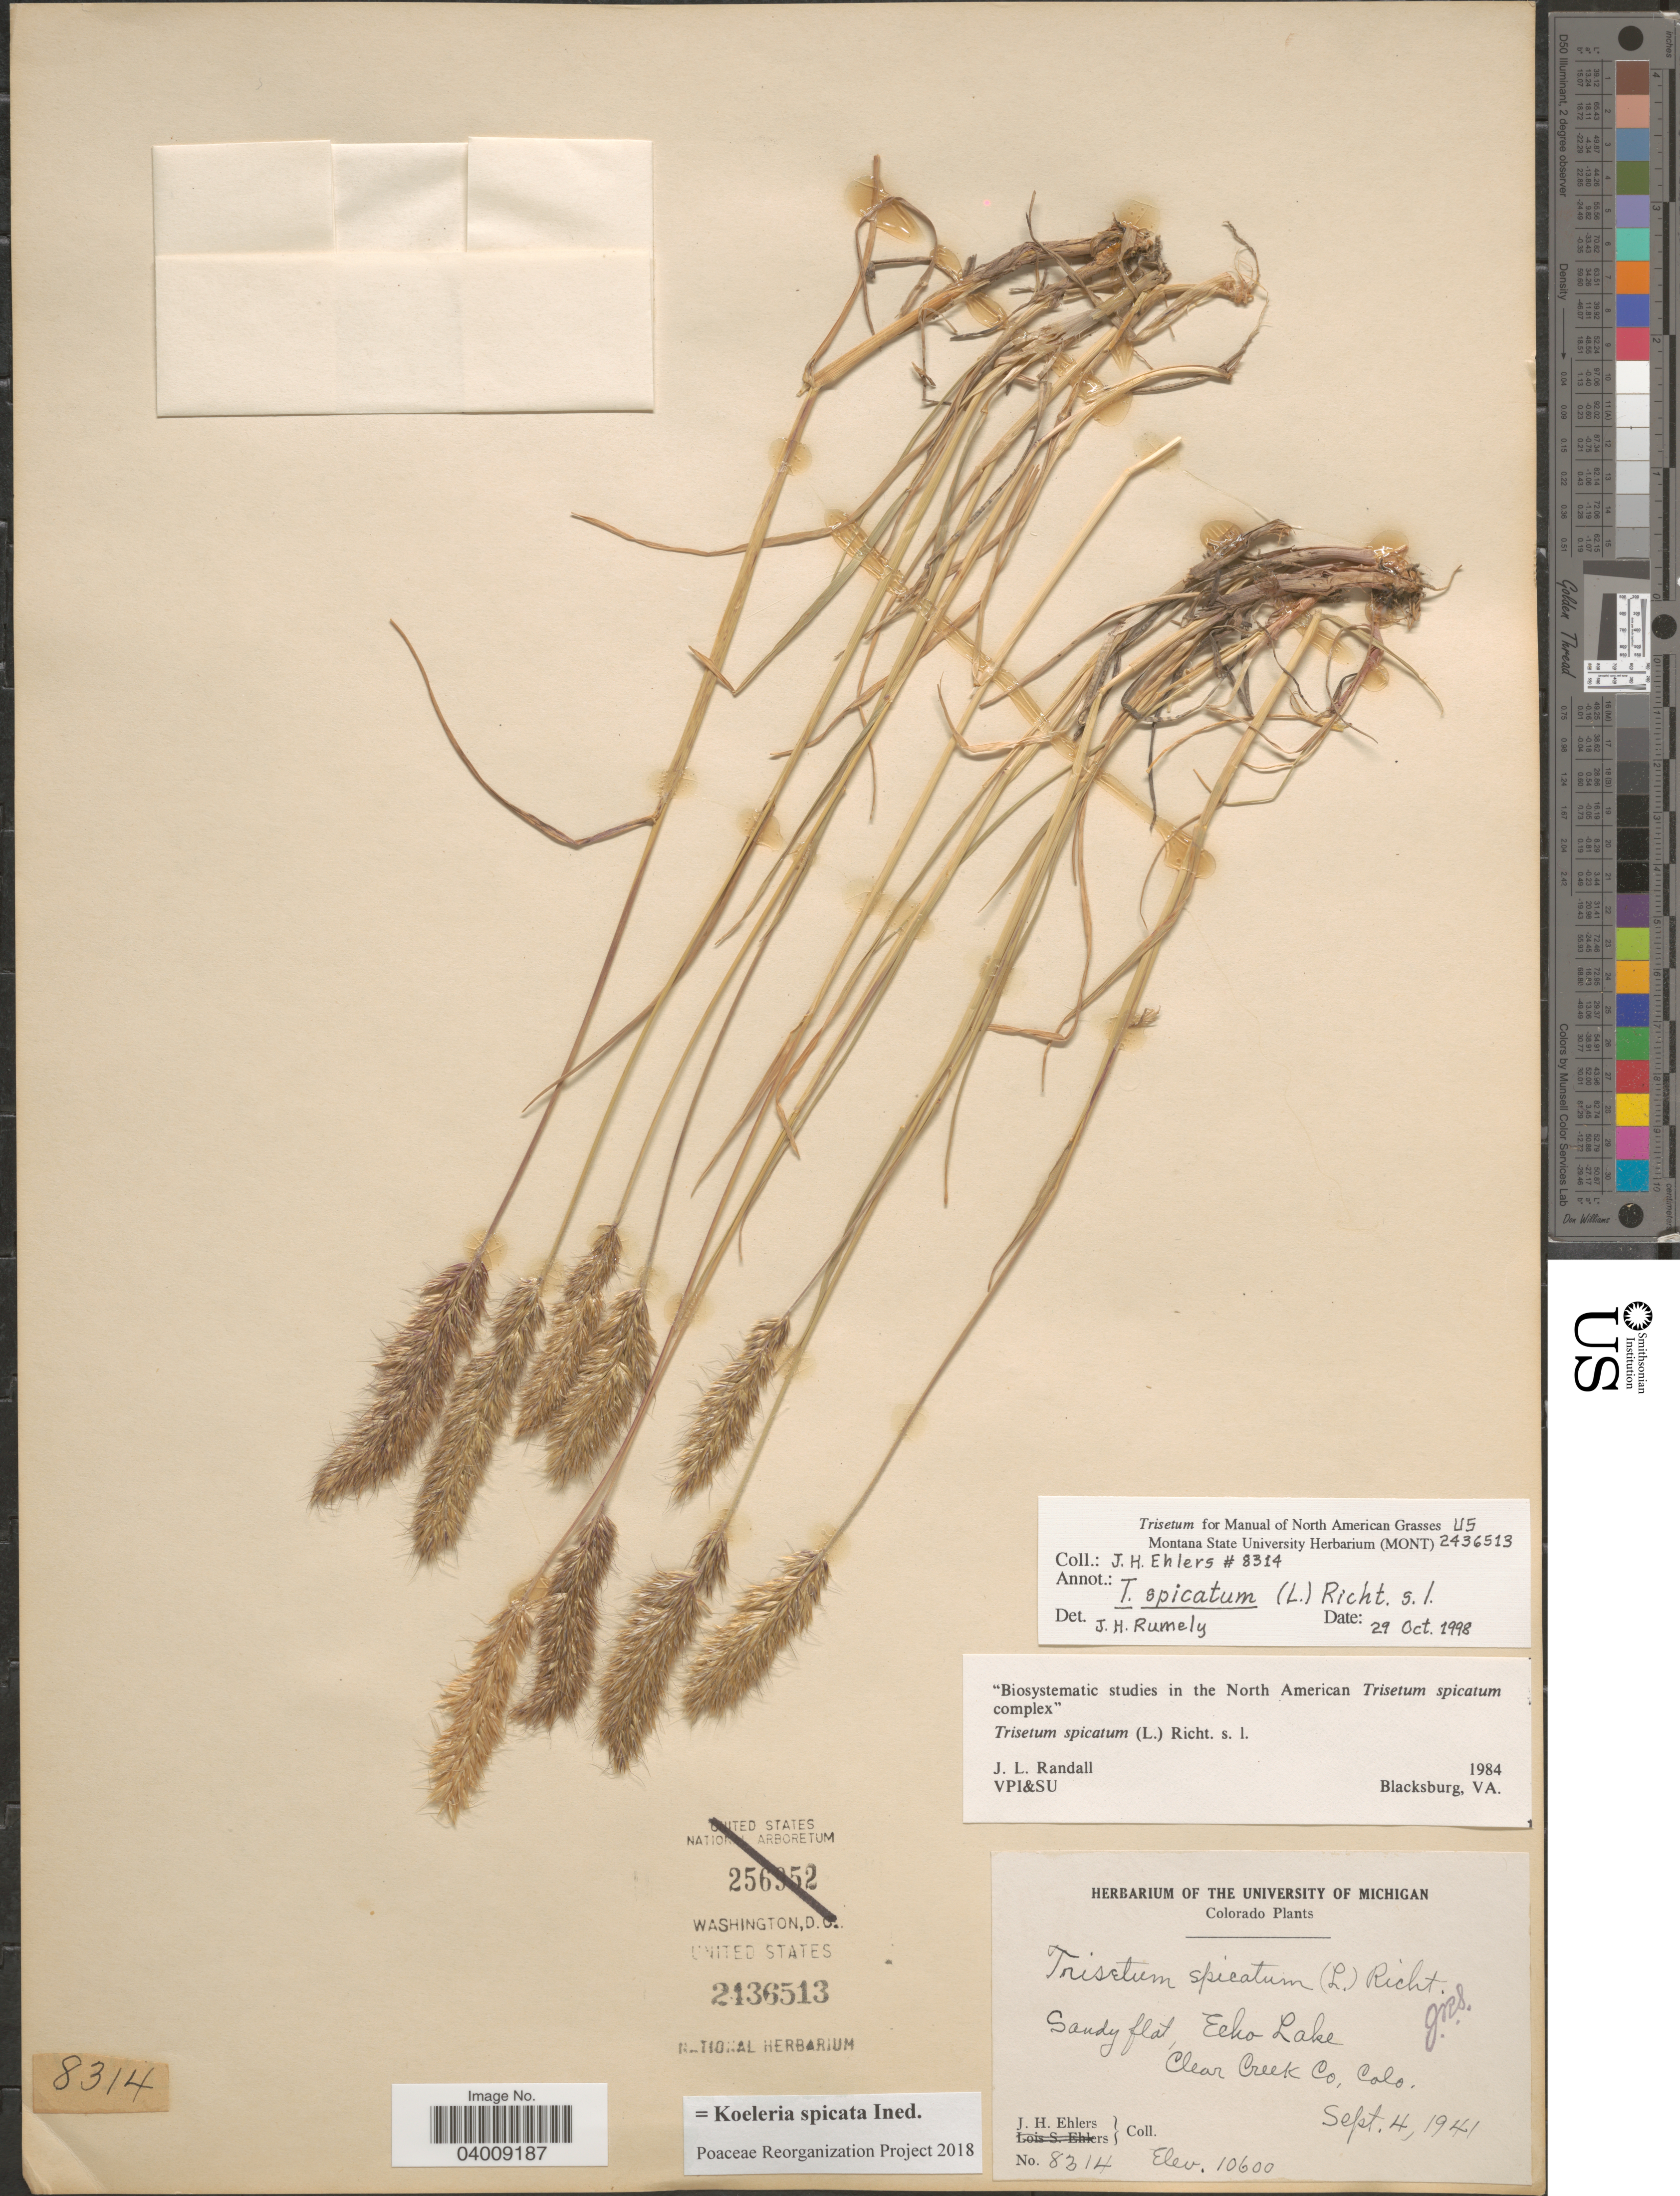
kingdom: Plantae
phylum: Tracheophyta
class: Liliopsida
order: Poales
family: Poaceae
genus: Koeleria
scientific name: Koeleria spicata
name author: (L.) Barberá et al.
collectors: J. H. Ehlers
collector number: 8314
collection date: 1941-09-04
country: United States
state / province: Colorado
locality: Sandy flat, Echo Lake. Clear Creek Co.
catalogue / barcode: US 2436513